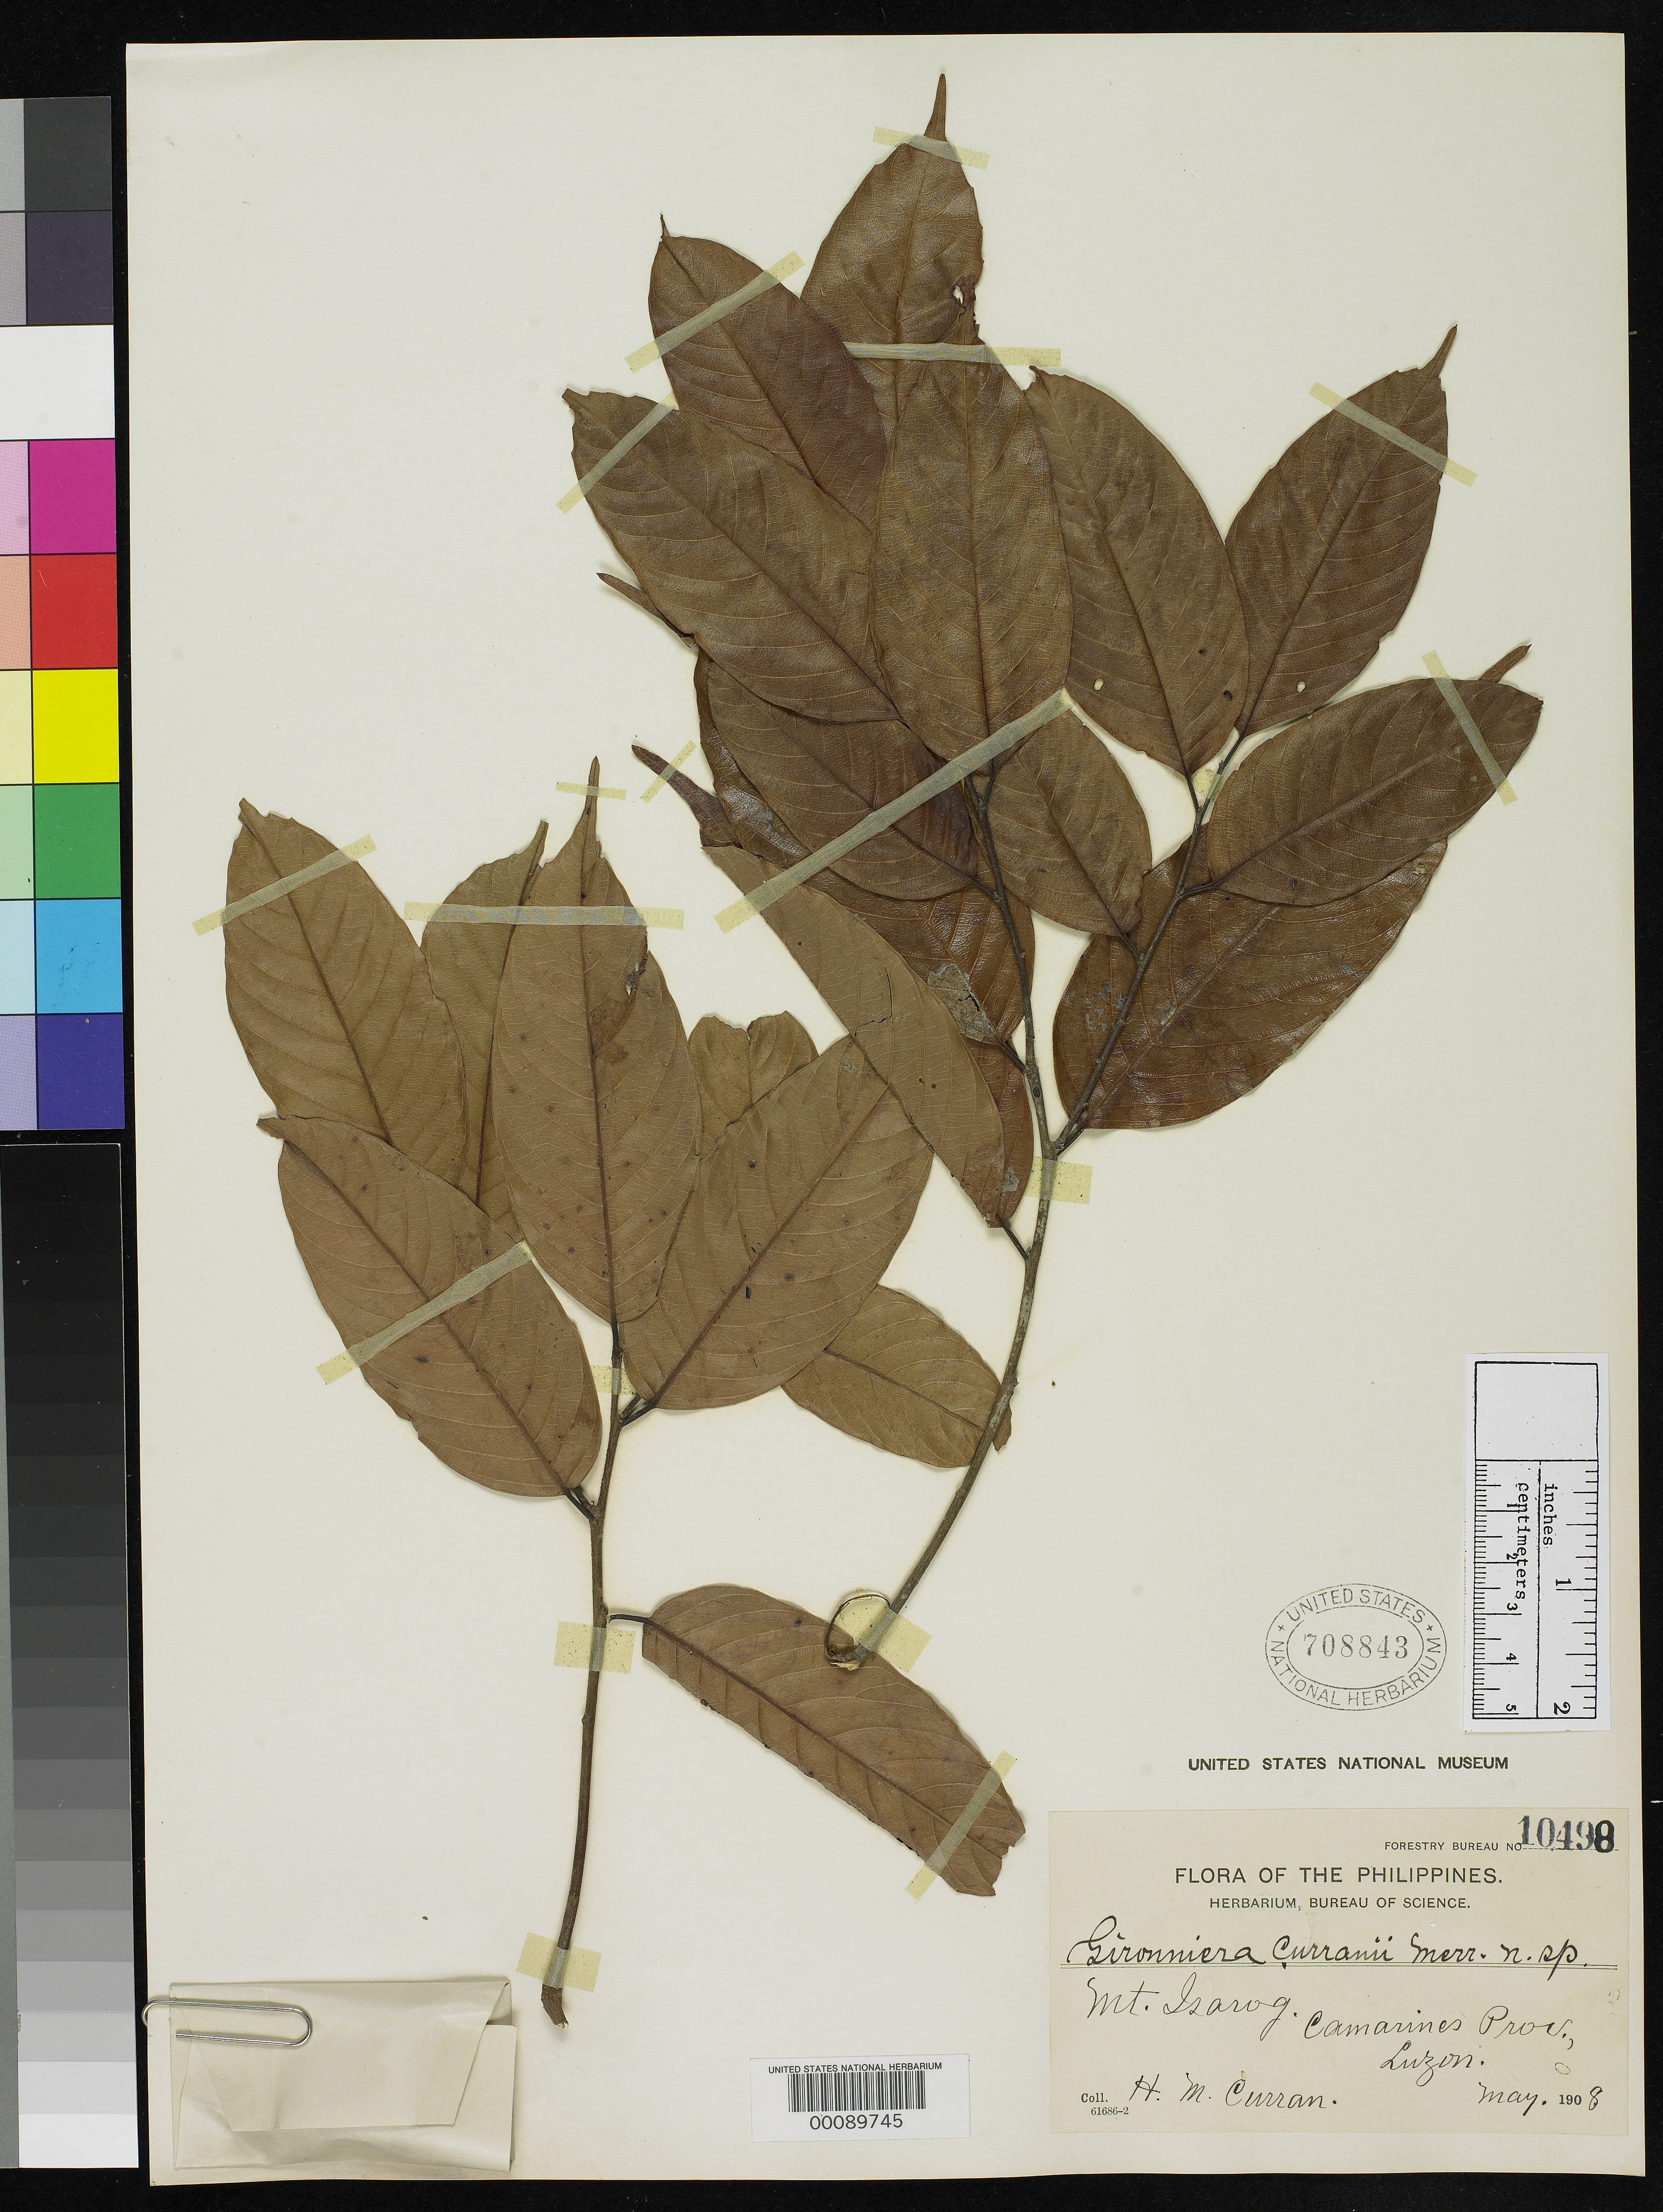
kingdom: Plantae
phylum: Tracheophyta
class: Magnoliopsida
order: Rosales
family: Cannabaceae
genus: Gironniera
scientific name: Gironniera curranii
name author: Merr.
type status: Isotype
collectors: H. M. Curran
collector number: Bur. Sci. 10498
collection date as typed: May 1908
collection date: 1908-05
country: Philippines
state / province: Bicol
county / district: Camarines Norte / Camarines Sur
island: Luzon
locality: Mt. Isarog.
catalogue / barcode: US 708843